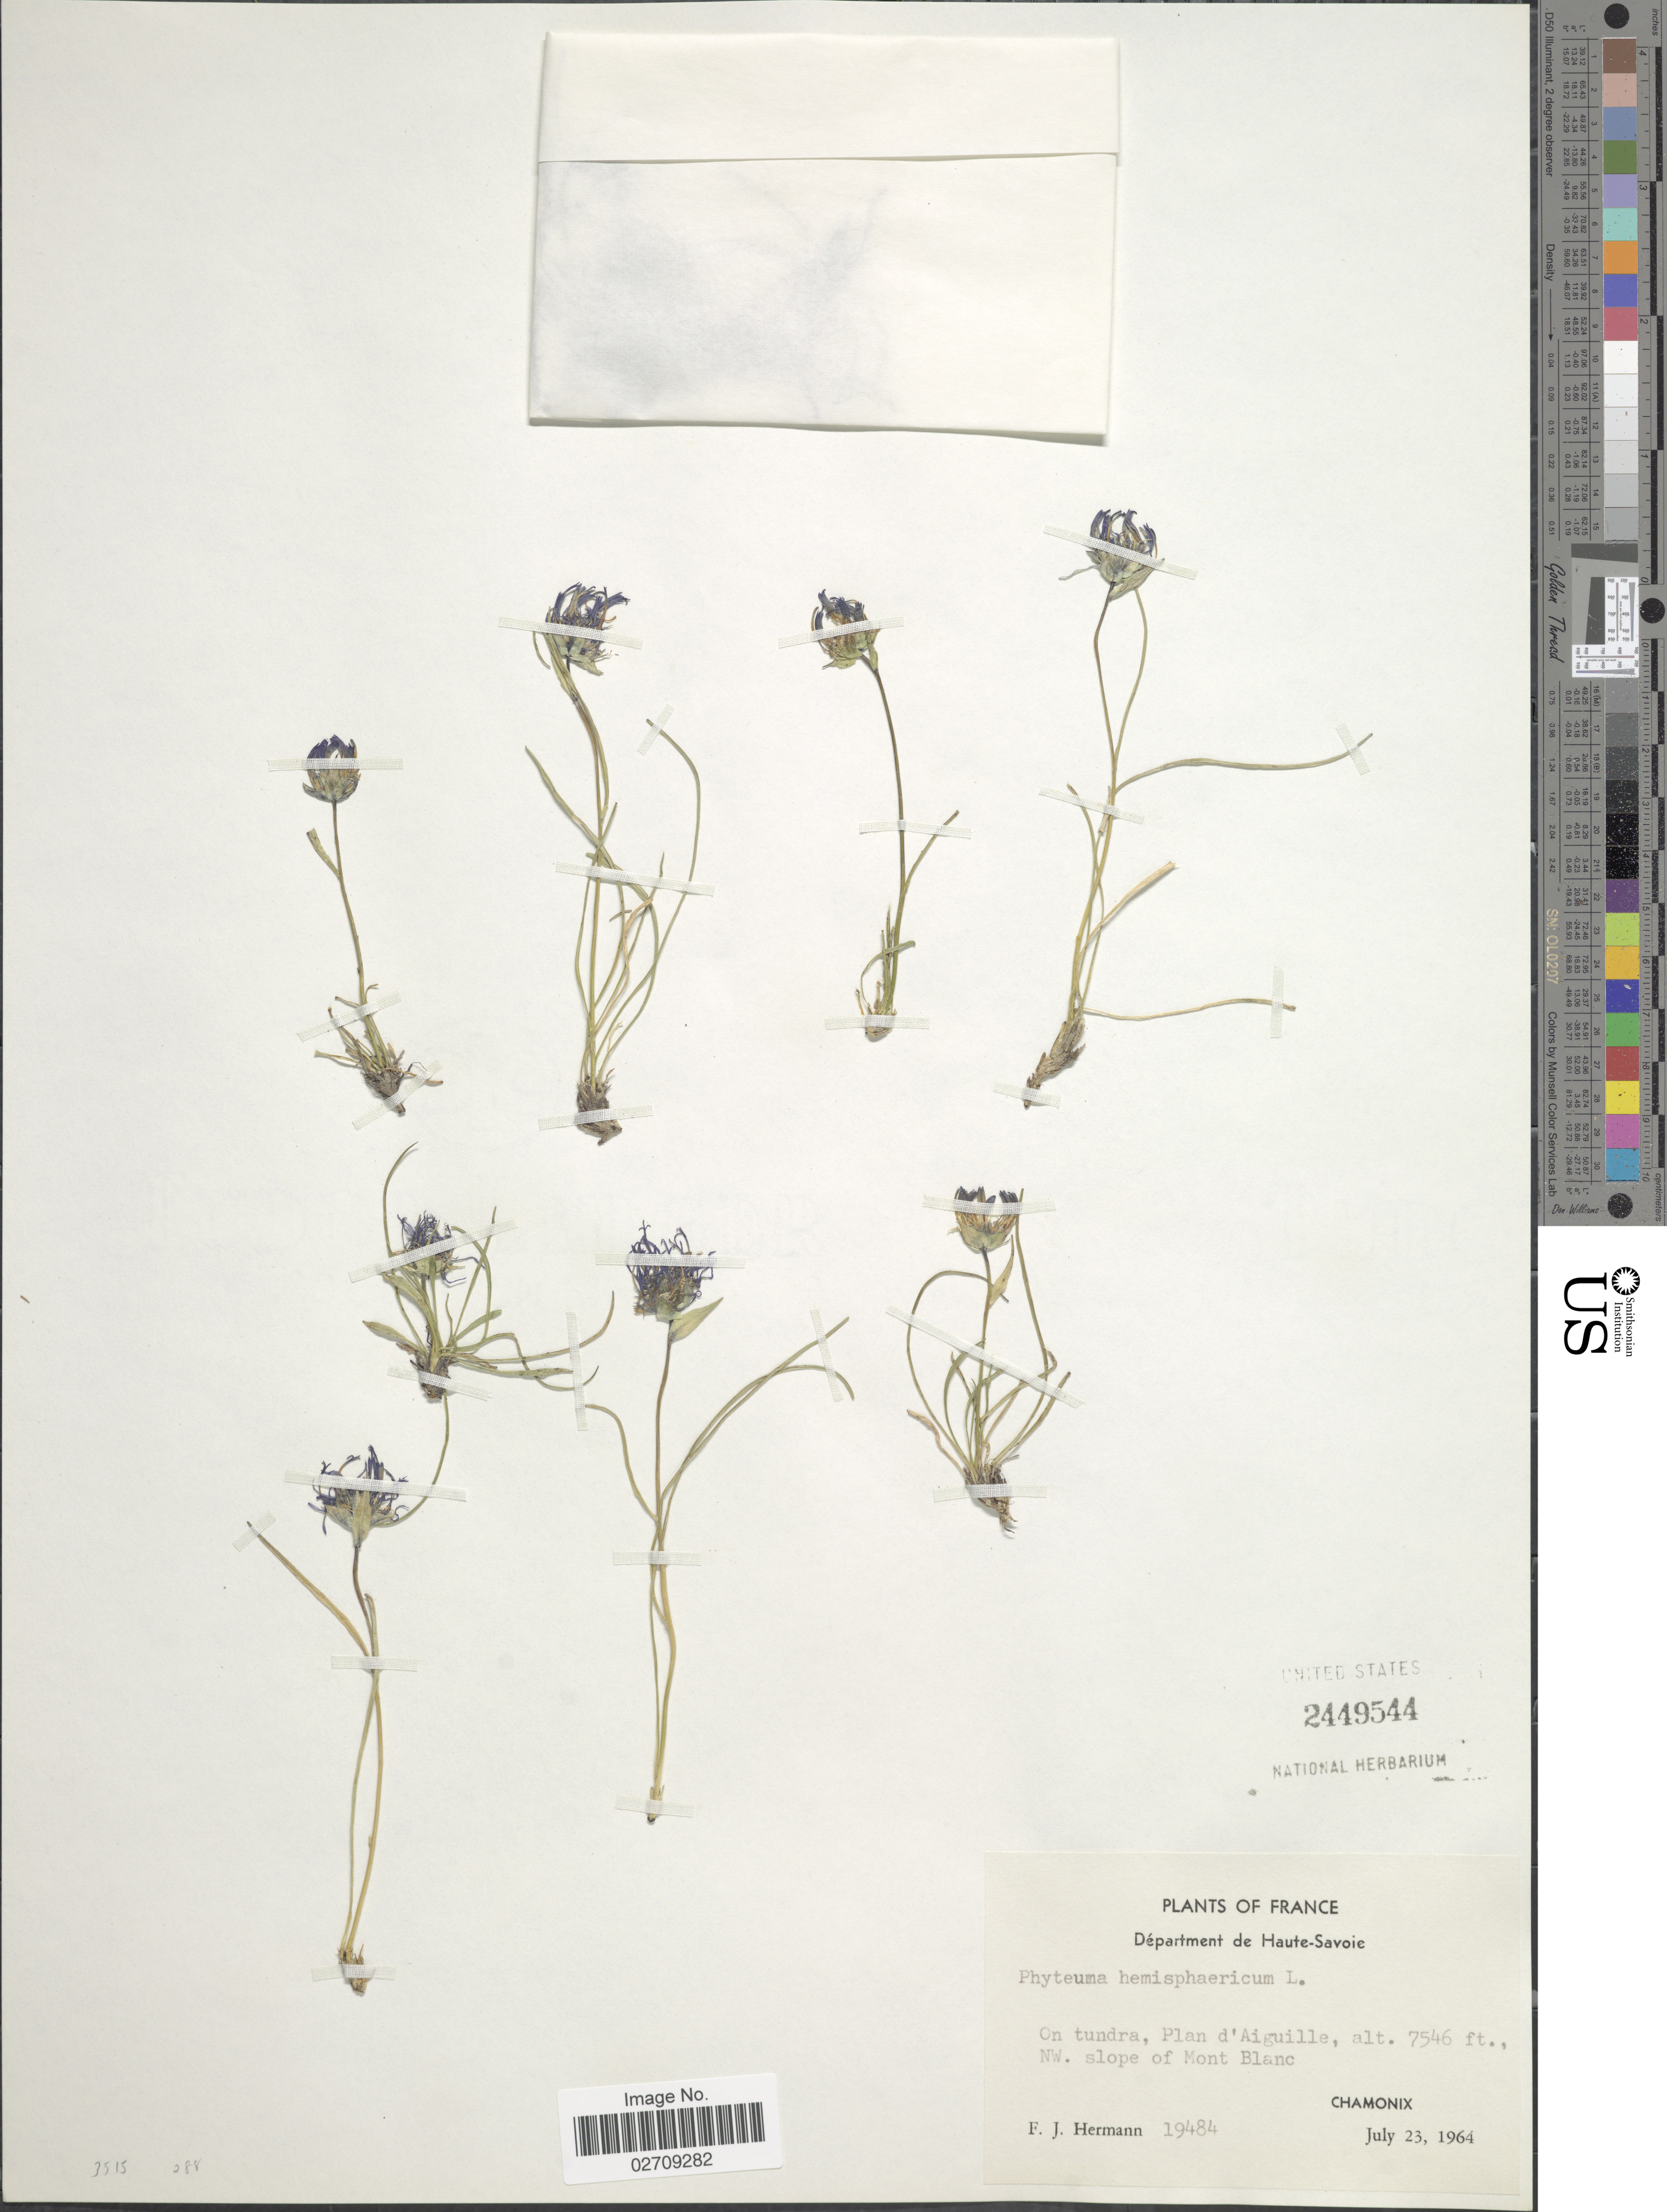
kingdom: Plantae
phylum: Tracheophyta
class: Magnoliopsida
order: Asterales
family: Campanulaceae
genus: Phyteuma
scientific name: Phyteuma hemisphaericum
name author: L.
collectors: F. J. Hermann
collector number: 19484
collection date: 1964-07-23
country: France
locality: Department de Haute-Savoie. Plan d'Aiguille, NW slope of Mont Blanc, Chamonix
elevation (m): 2300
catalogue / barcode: US 2449544